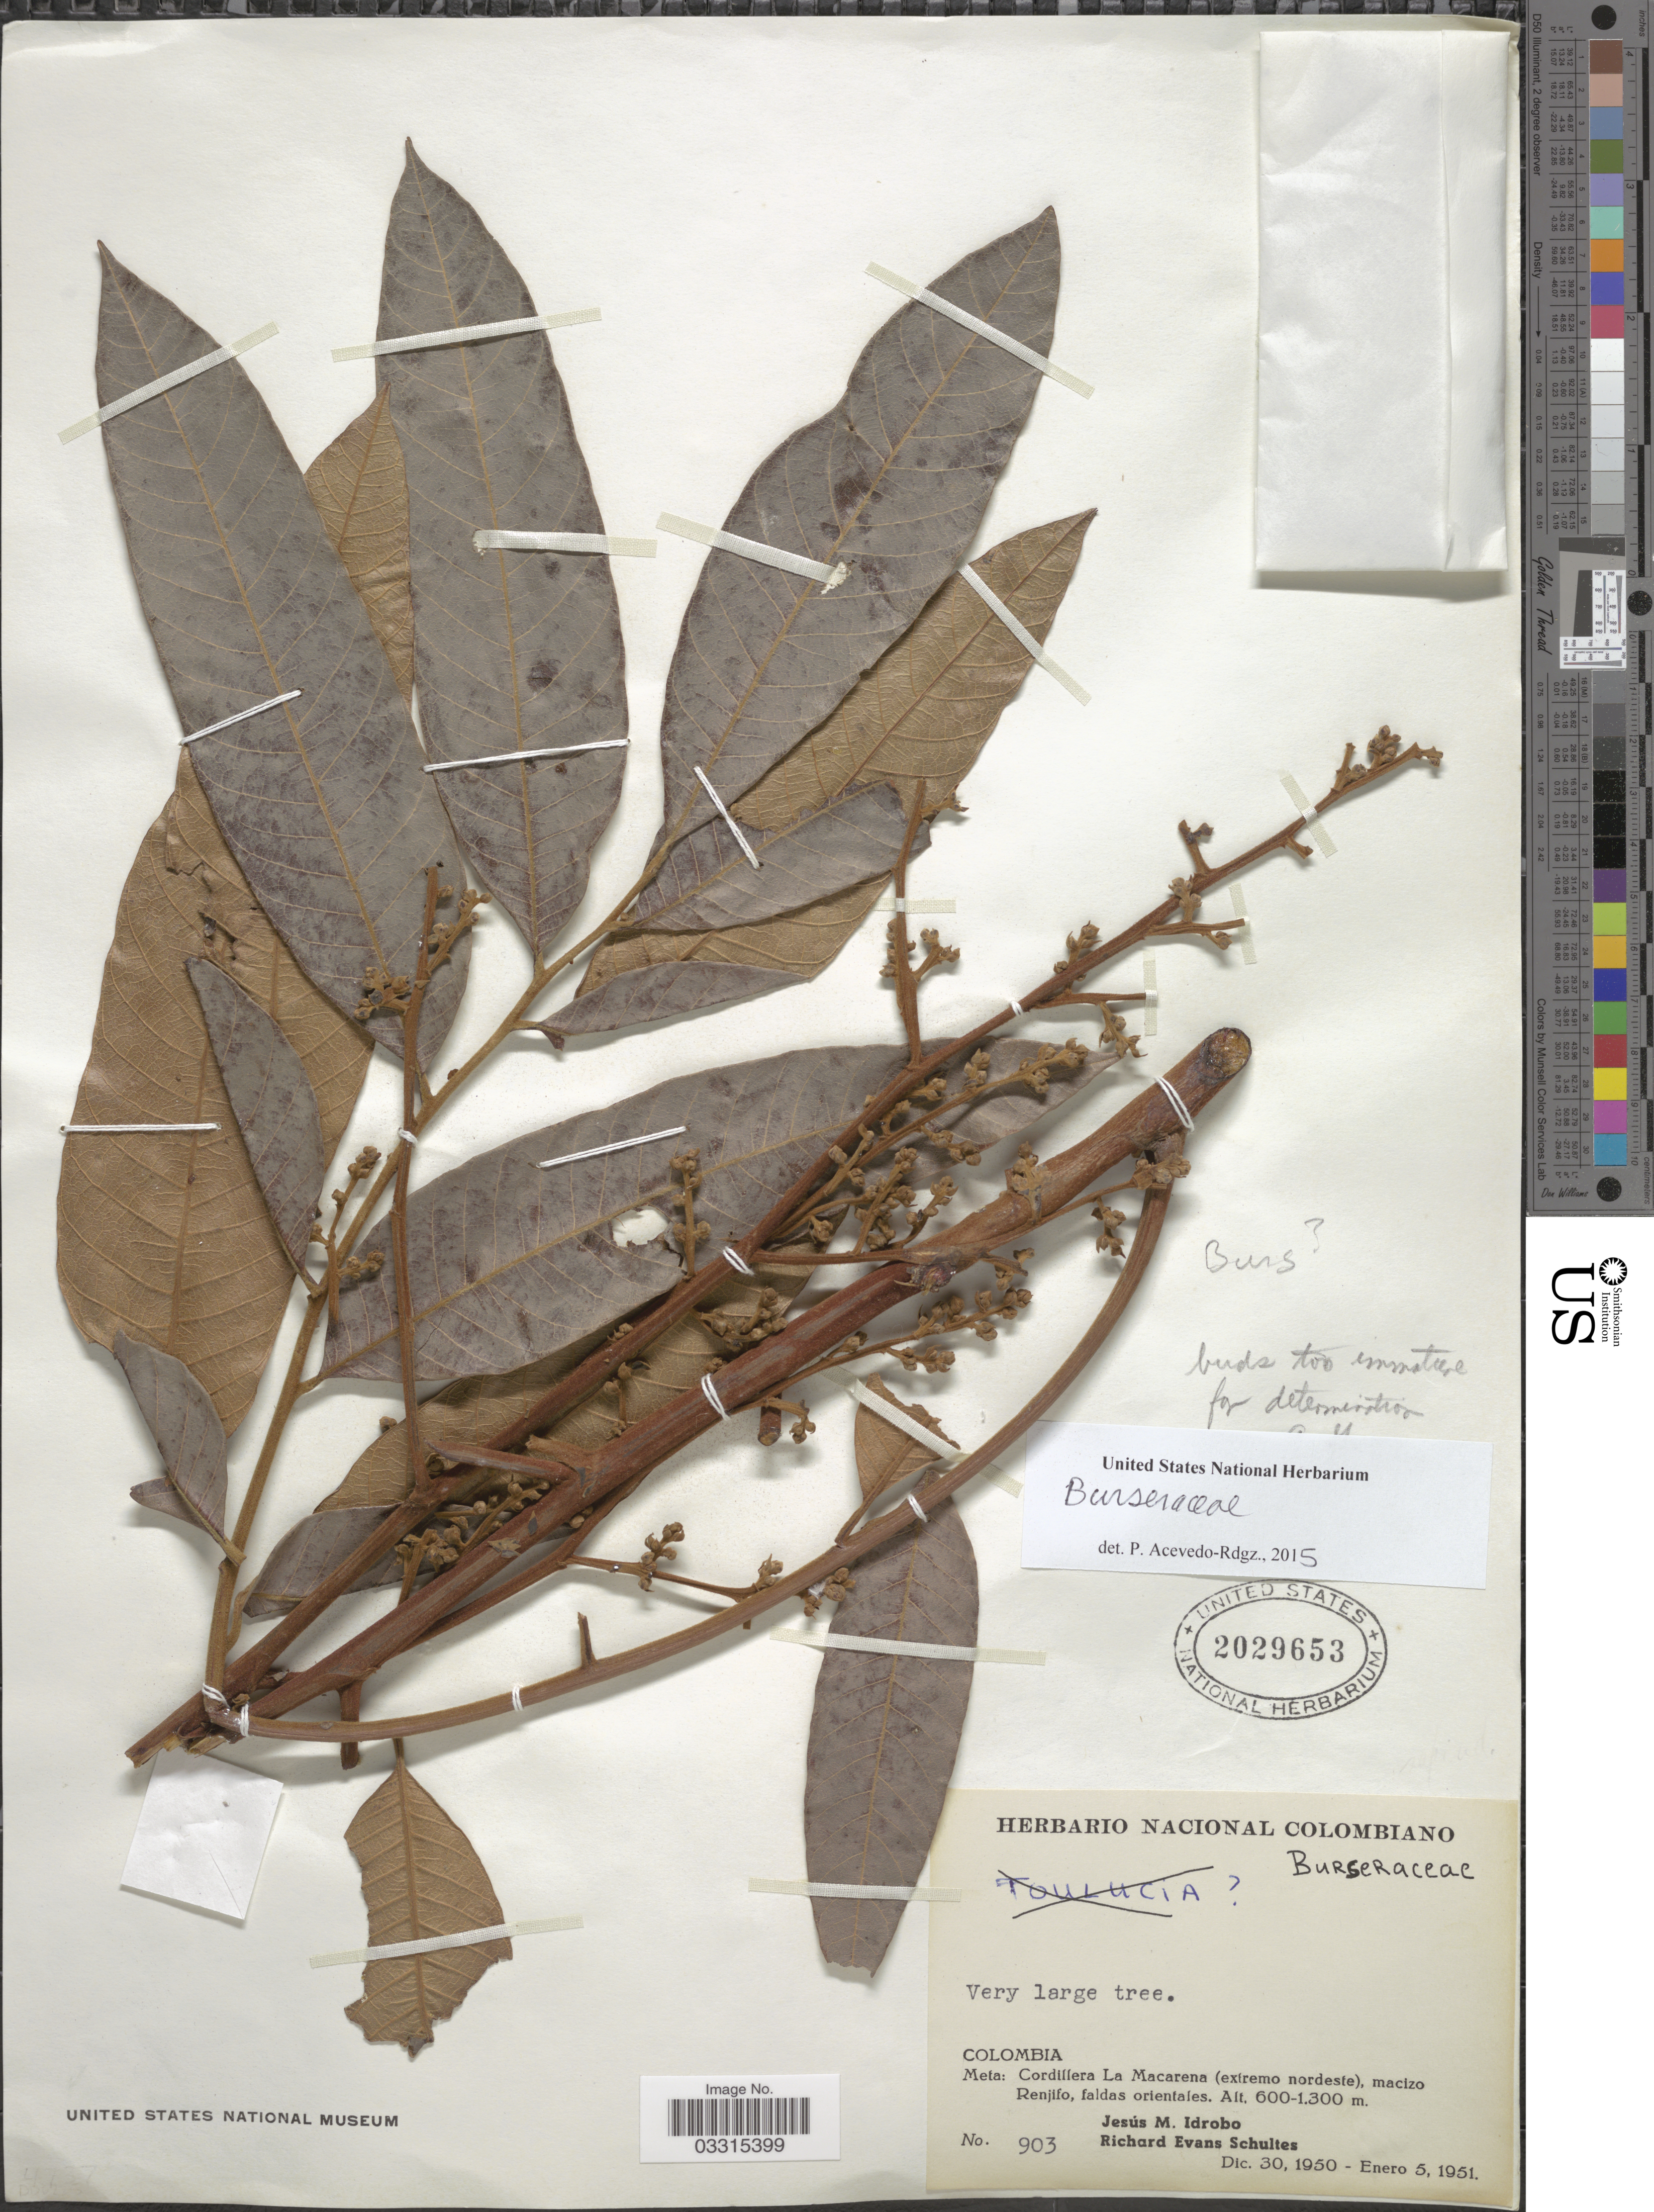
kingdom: Plantae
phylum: Tracheophyta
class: Magnoliopsida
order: Sapindales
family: Anacardiaceae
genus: Thyrsodium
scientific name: Thyrsodium spruceanum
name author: Benth.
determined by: Daly, D.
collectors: J. M. Idrobo & R. E. Schultes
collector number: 903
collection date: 1950-12-30/1951-01-05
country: Colombia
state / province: Meta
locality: Cordillera La Macarena (extremo nordeste), macizo Renjifo, faldas orientales.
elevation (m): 600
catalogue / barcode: US 2029653